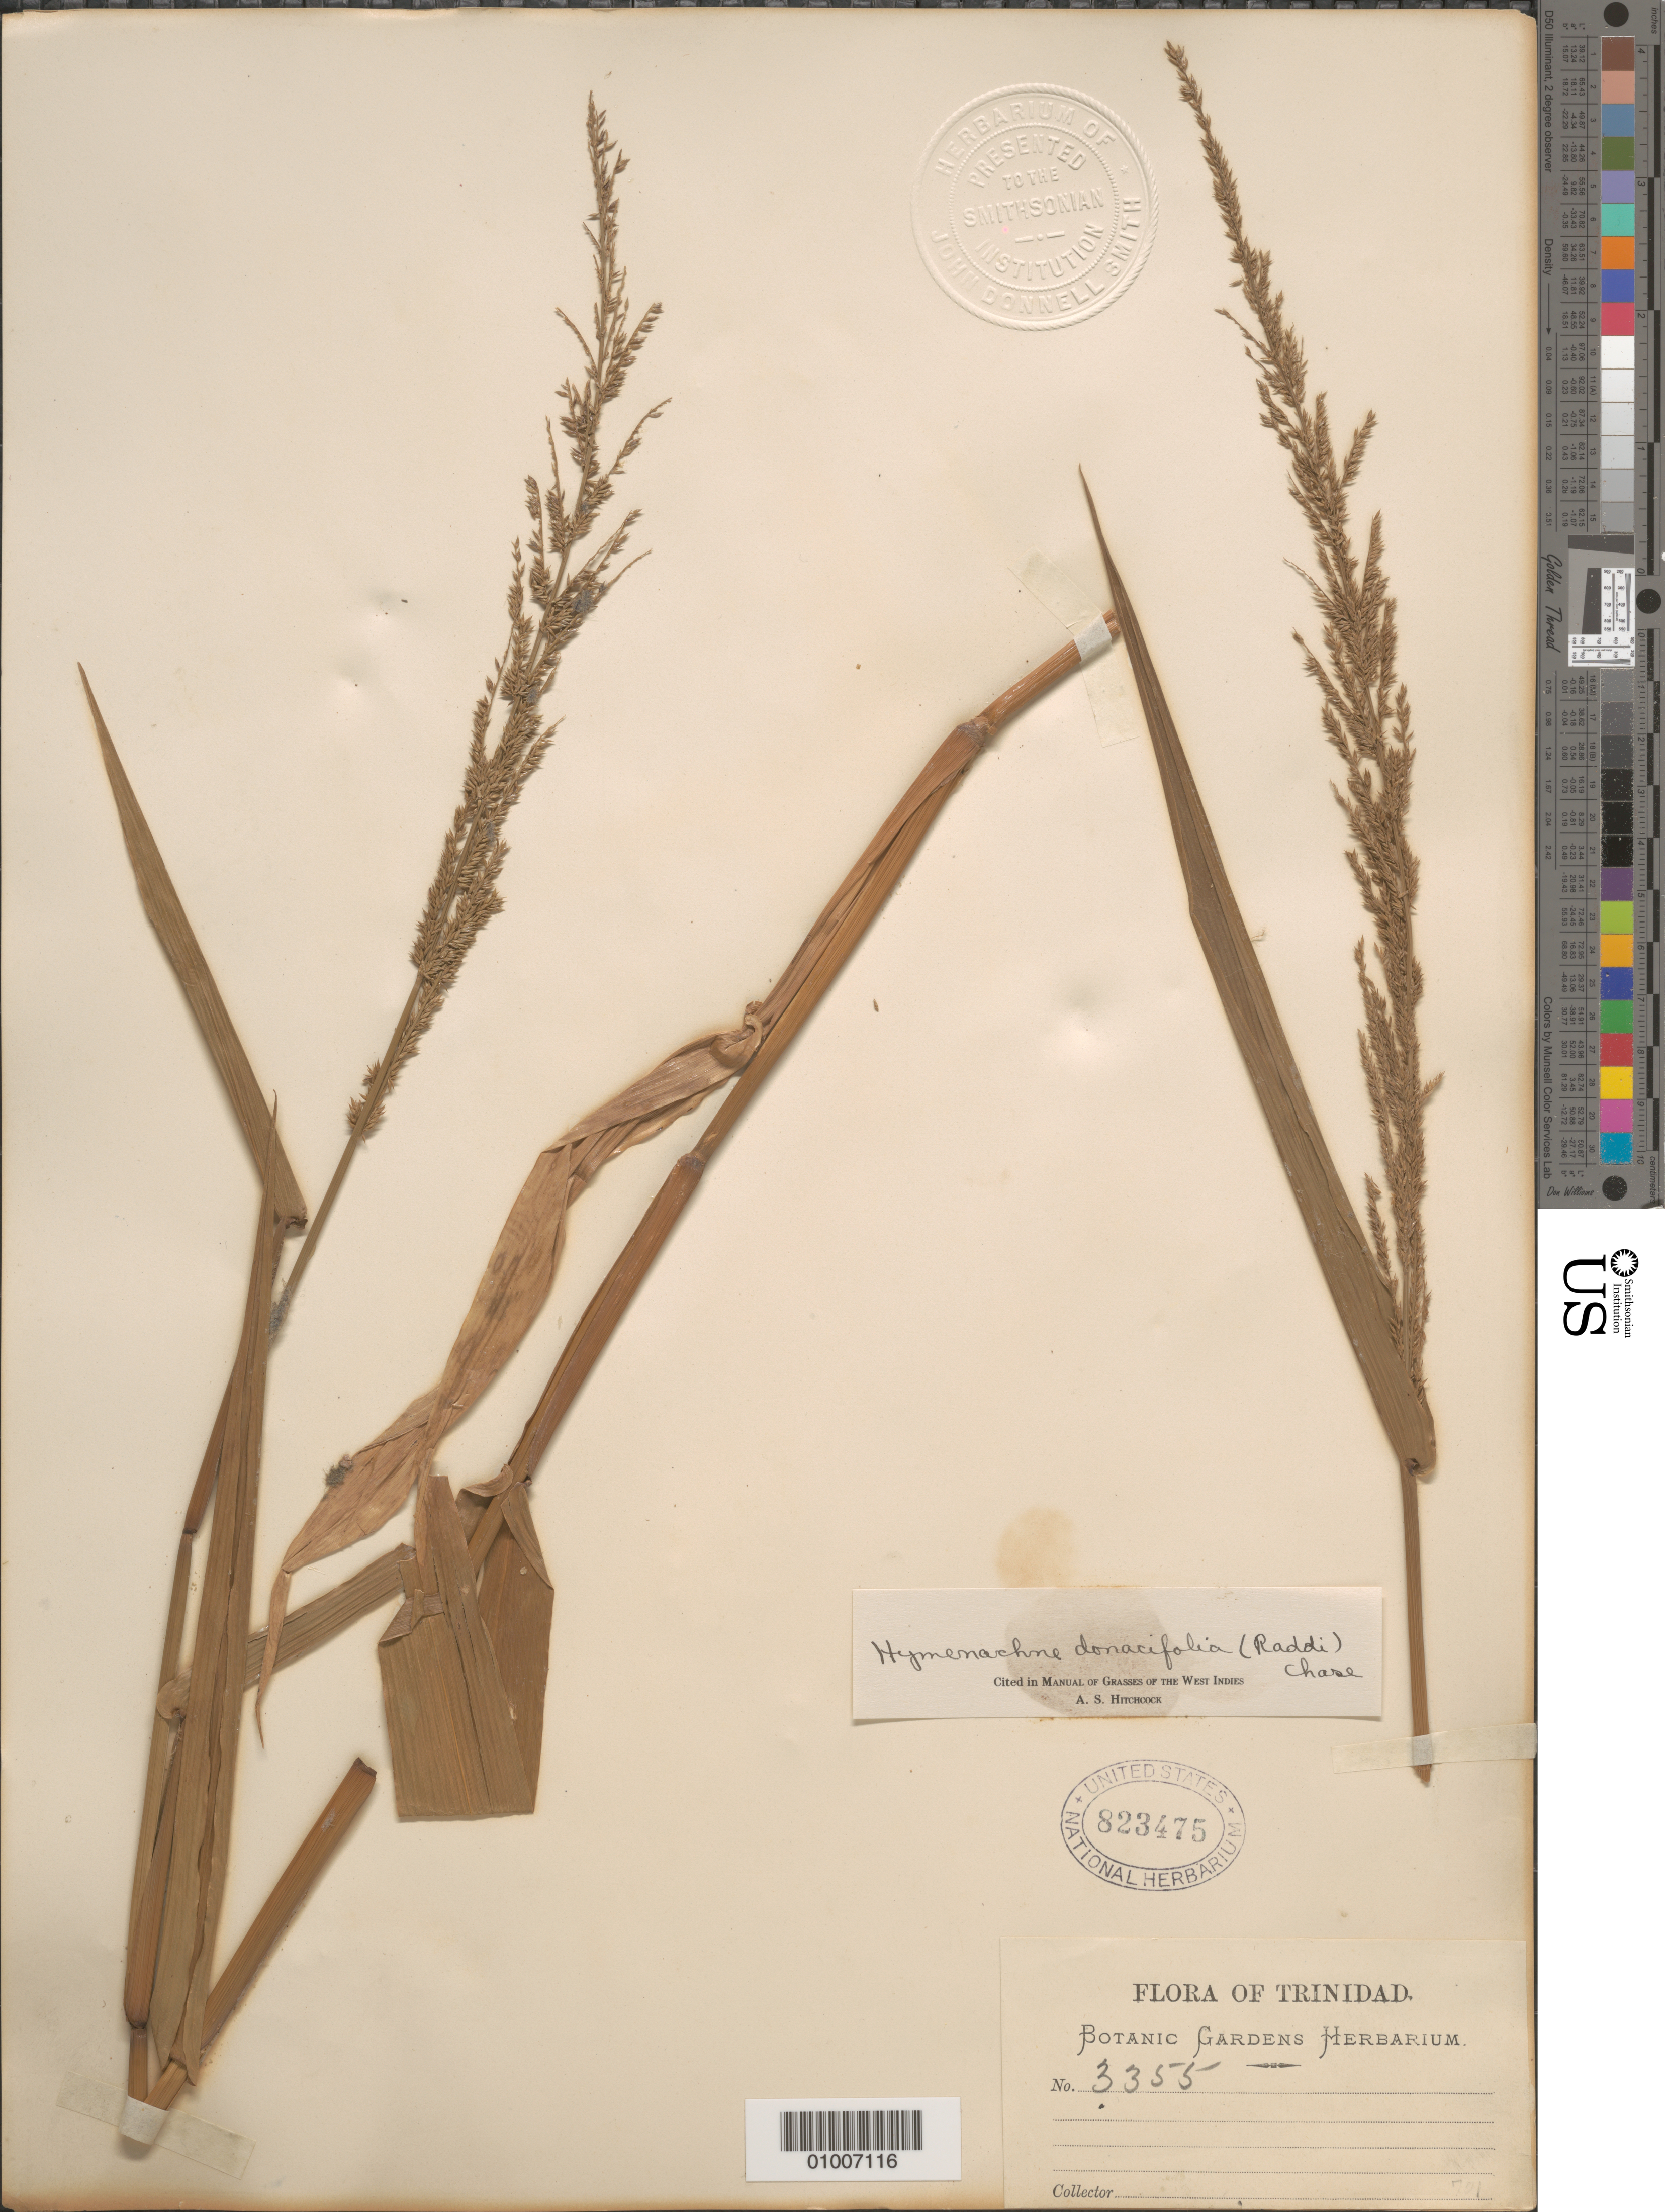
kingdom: Plantae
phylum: Tracheophyta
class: Liliopsida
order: Poales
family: Poaceae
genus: Hymenachne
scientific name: Hymenachne donacifolia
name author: (Raddi) Chase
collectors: Botanic Gardens Herbarium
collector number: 3355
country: Trinidad and Tobago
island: Trinidad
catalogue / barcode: US 823475